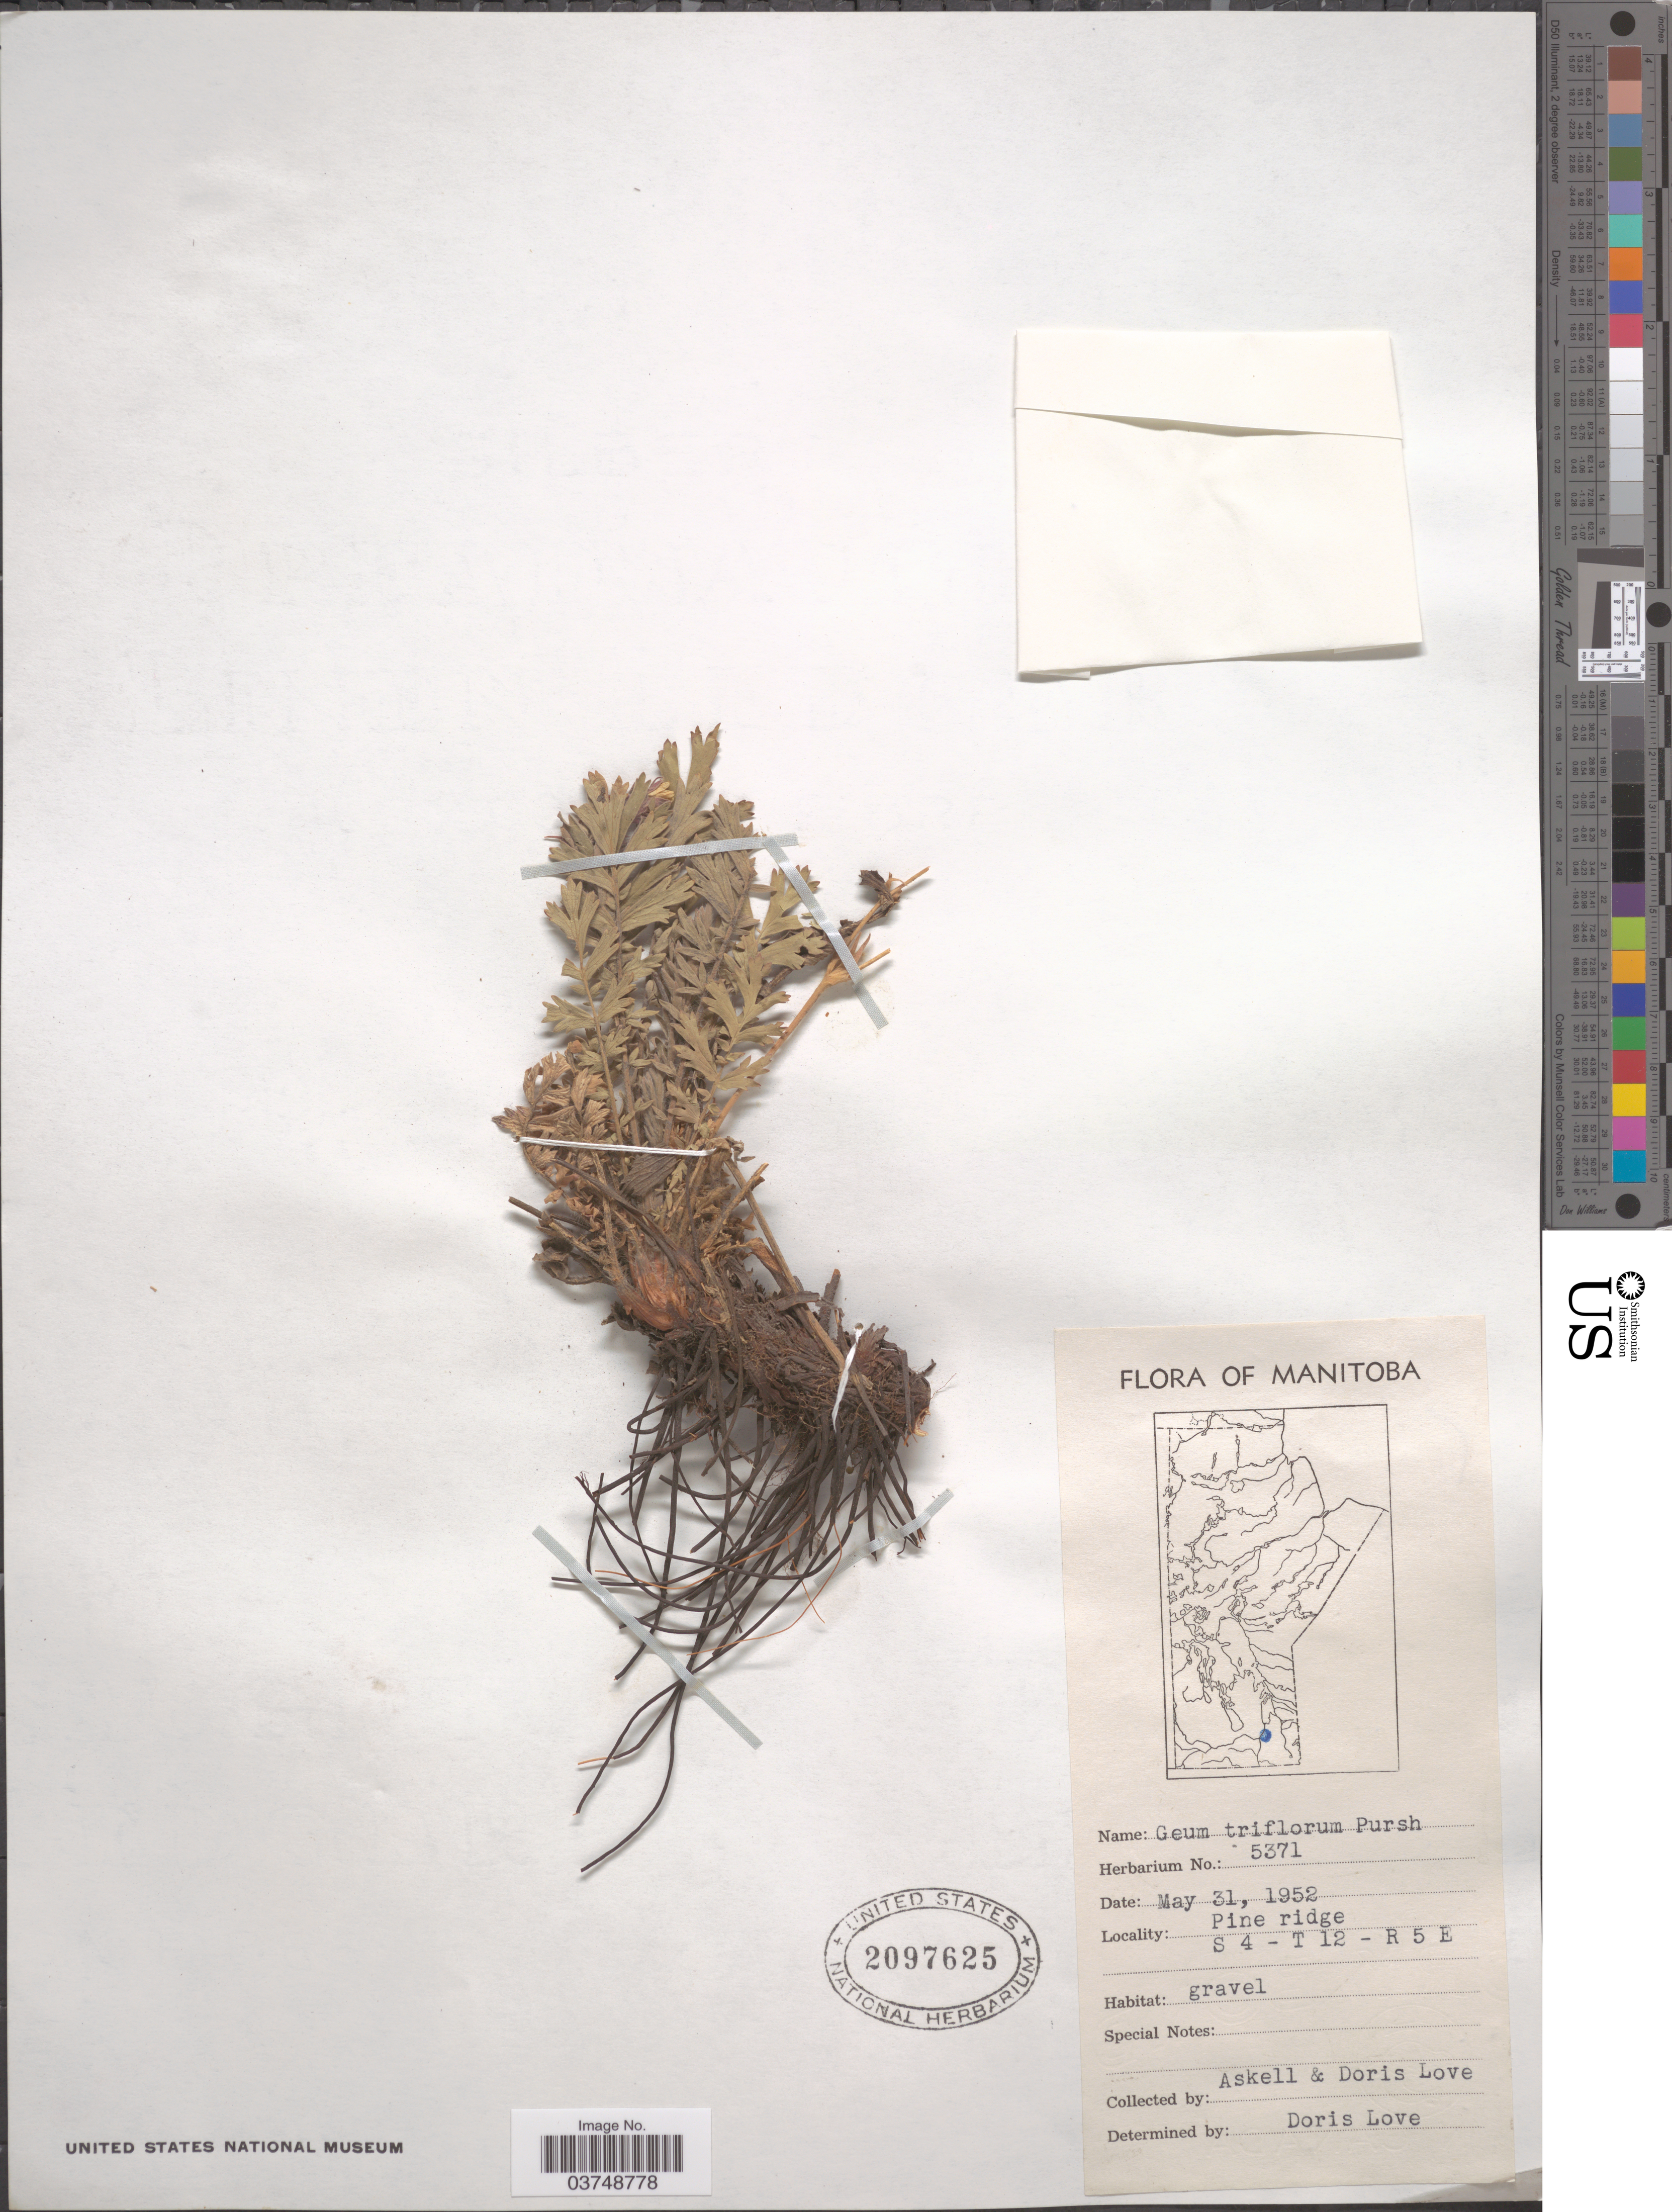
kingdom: Plantae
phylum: Tracheophyta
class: Magnoliopsida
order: Rosales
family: Rosaceae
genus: Geum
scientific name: Geum triflorum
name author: Pursh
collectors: Á. Löve & D. Löve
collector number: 5371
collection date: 1952-05-31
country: Canada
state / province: Manitoba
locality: Pine ridge S4 - T12 - R 5E.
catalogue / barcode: US 2097625